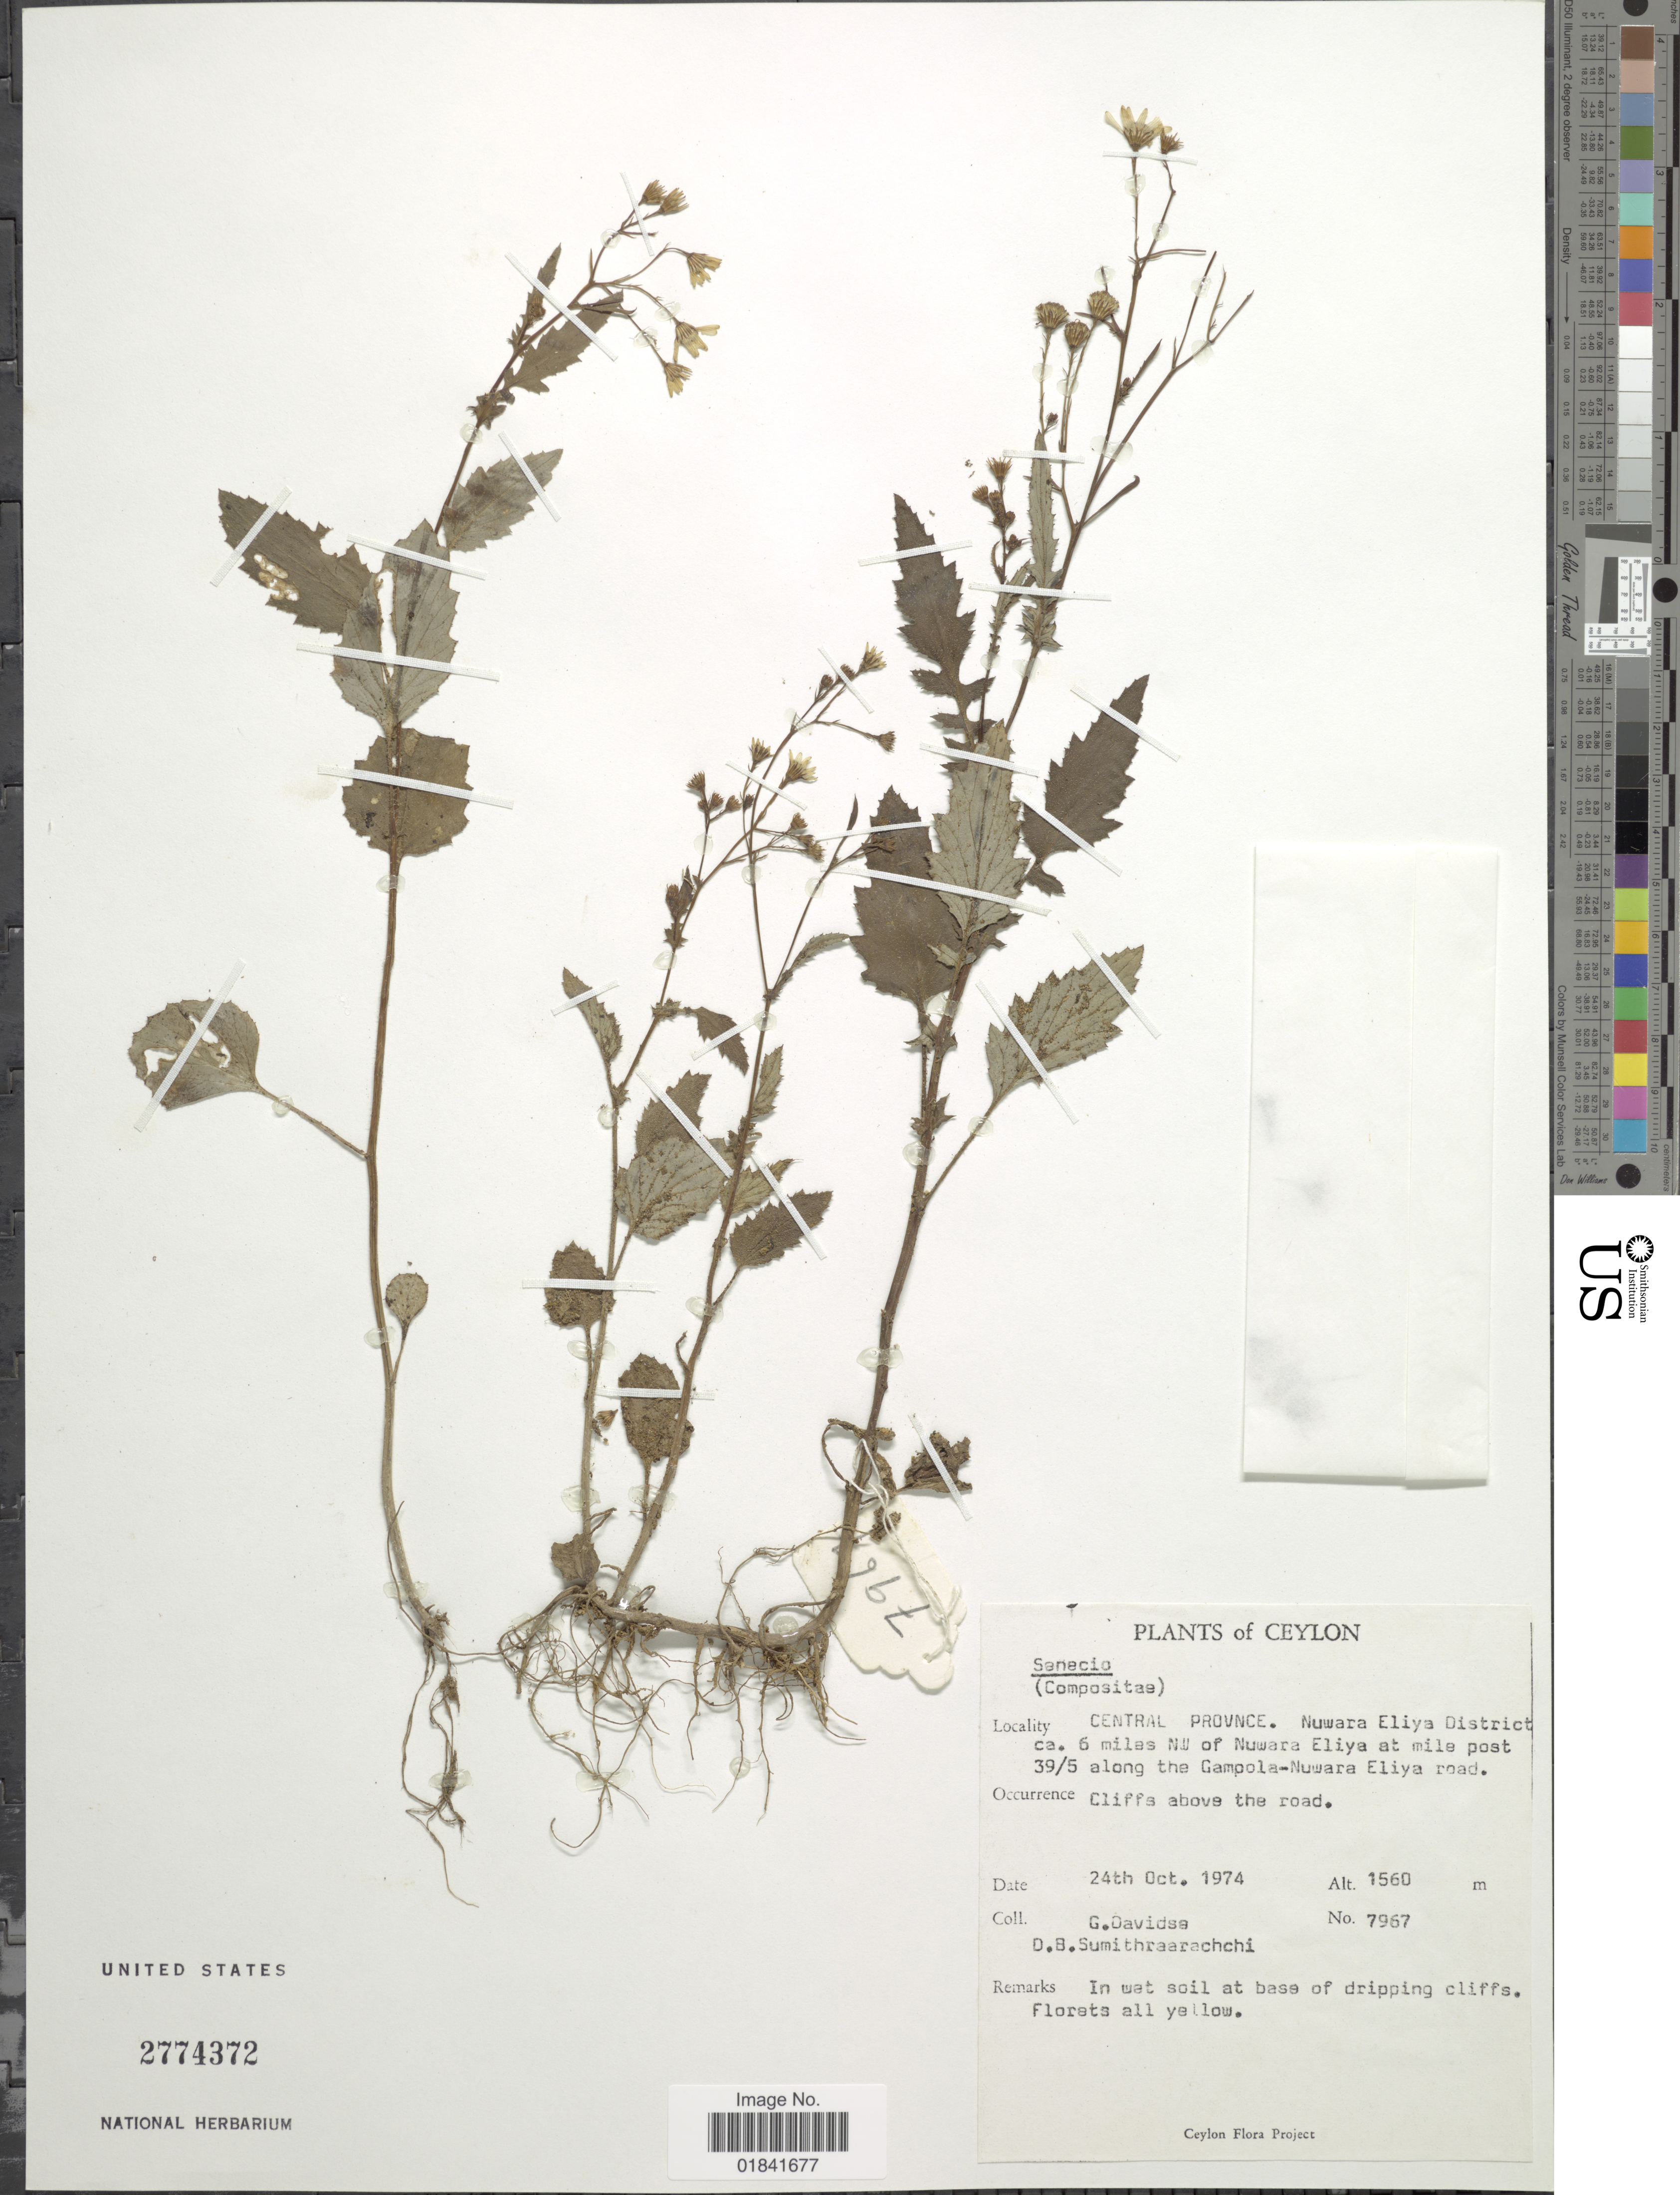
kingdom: Plantae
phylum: Tracheophyta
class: Magnoliopsida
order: Asterales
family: Asteraceae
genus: Senecio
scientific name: Senecio sp.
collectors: G. Davidse & D. B. Sumithraarachchi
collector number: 7967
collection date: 1974-10-24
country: Sri Lanka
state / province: Central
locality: Ceylon, Central Province. Nuwara Eliya District ca. 6 miles NW of Nuwara Eliya at mile post 39/5 along the Gampola-Nuwara Eliya road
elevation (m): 1560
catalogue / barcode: US 2774372